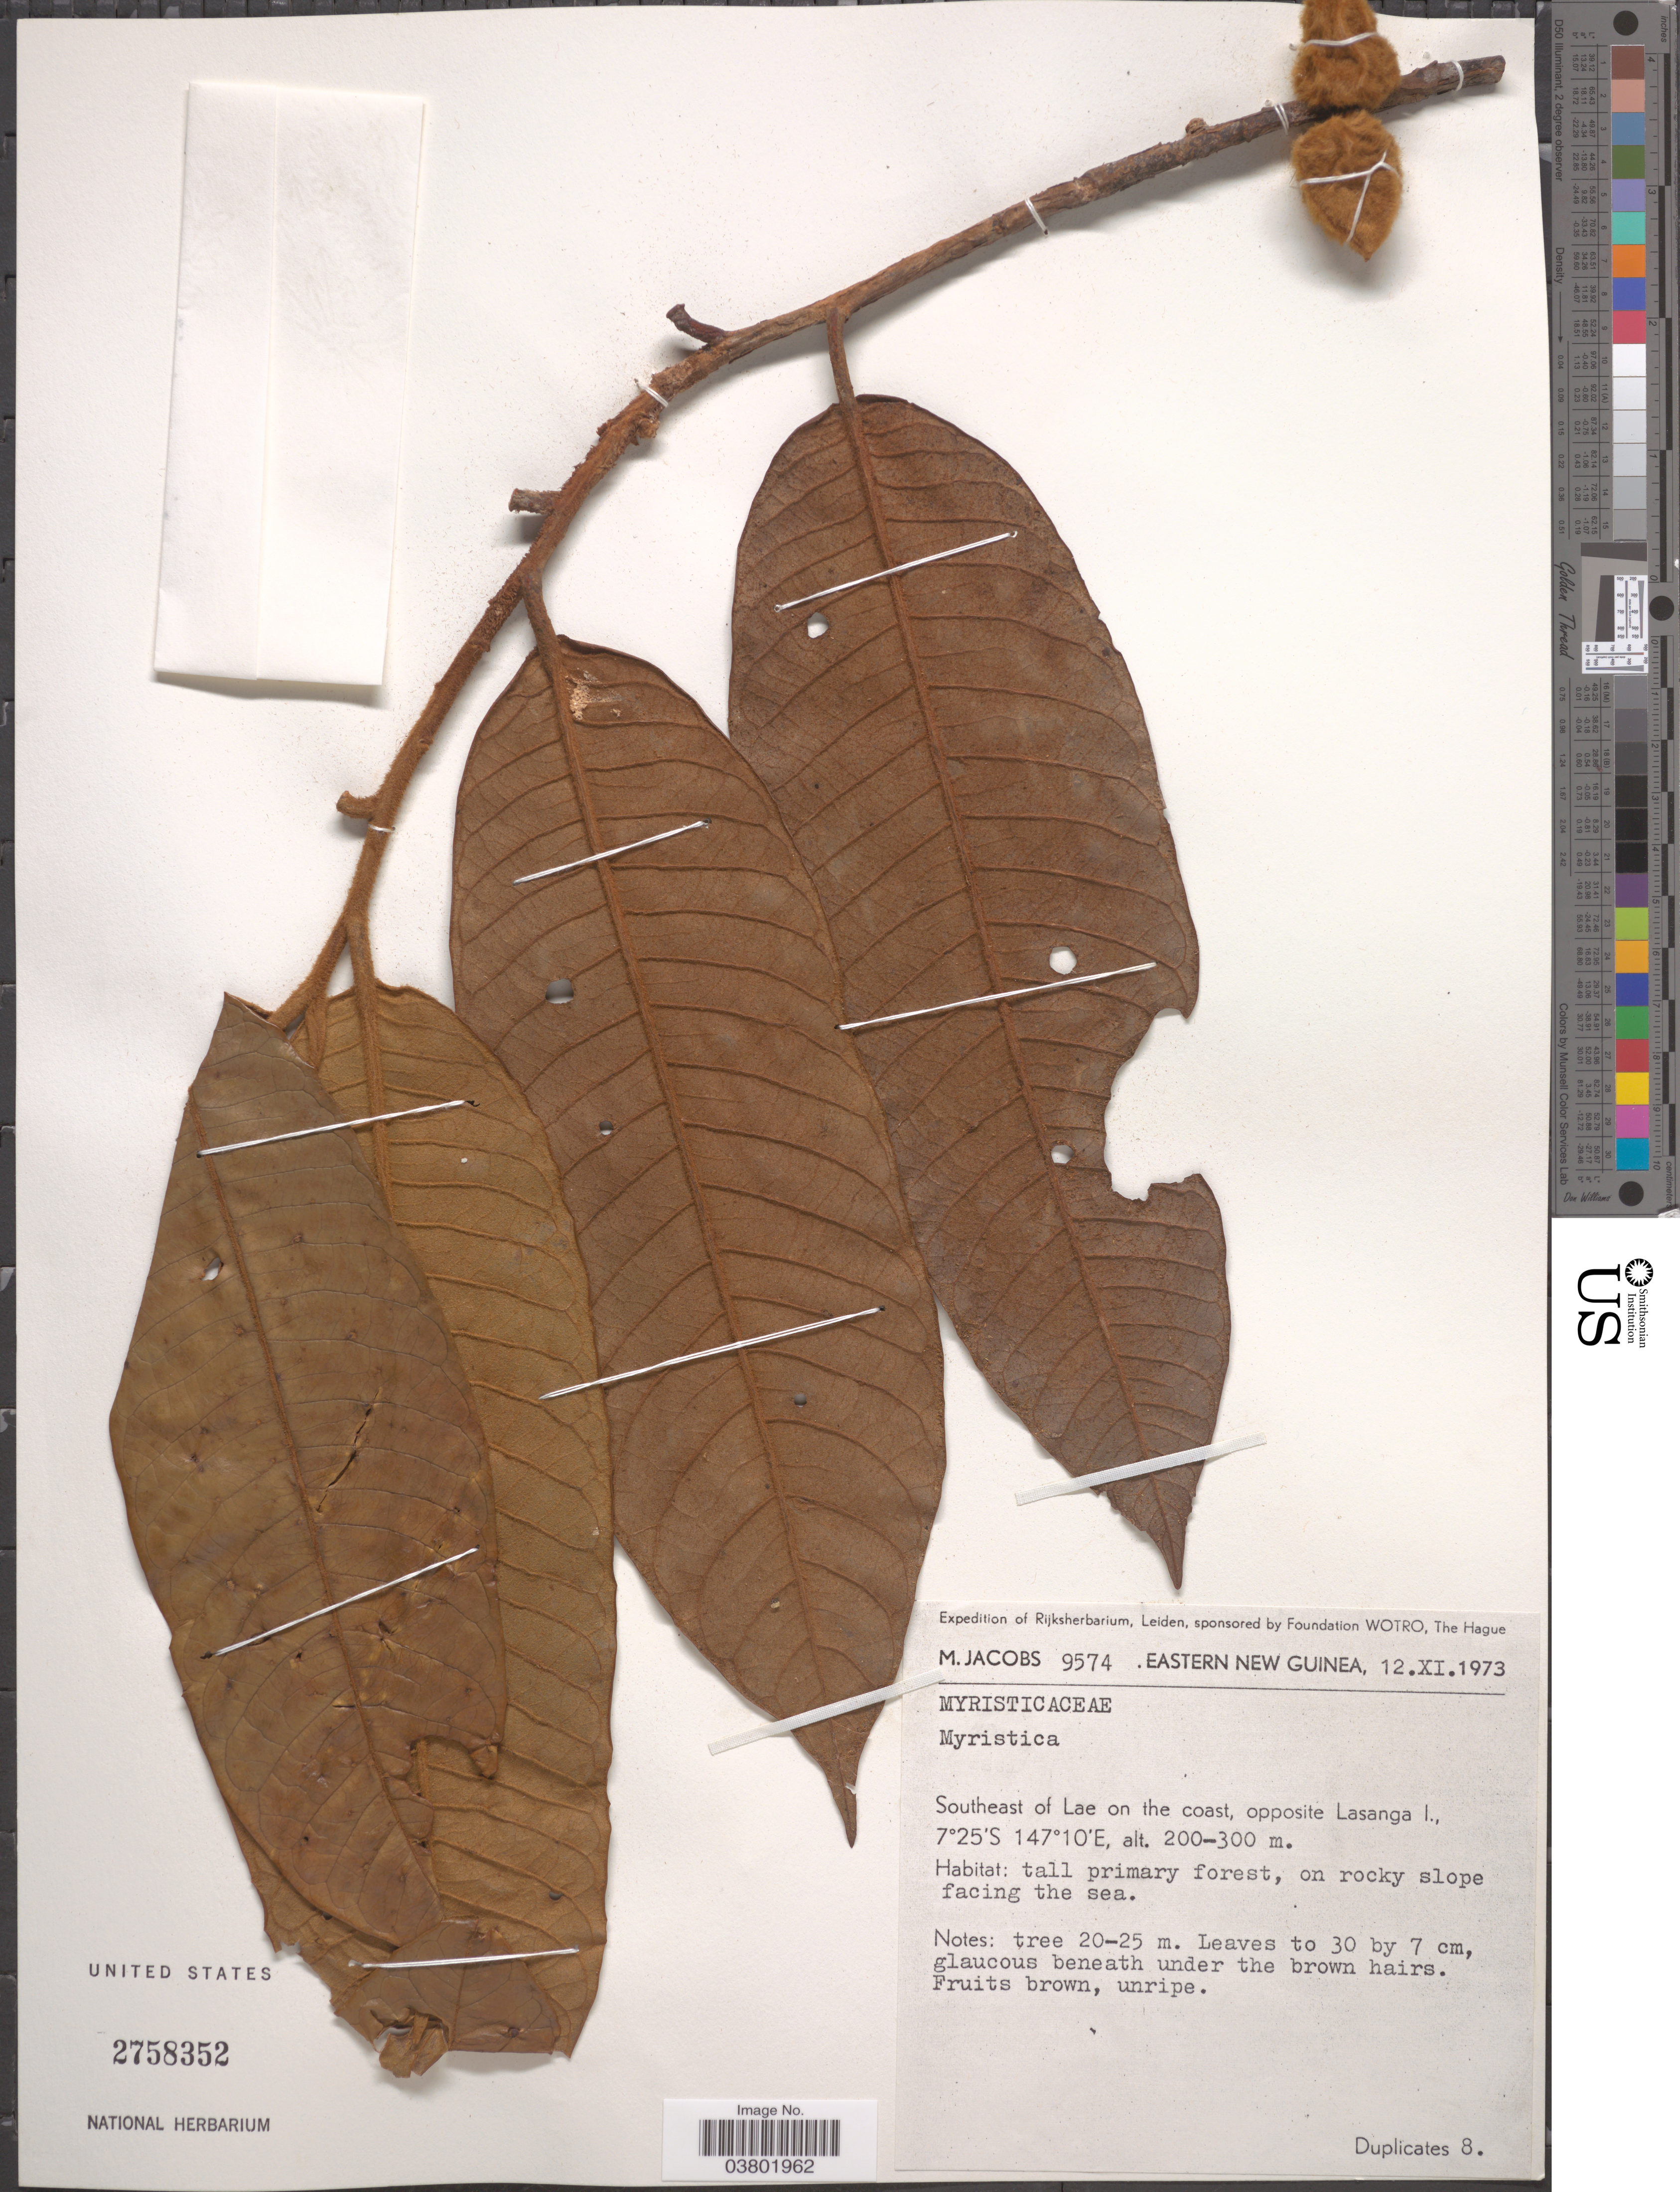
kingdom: Plantae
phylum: Tracheophyta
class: Magnoliopsida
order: Magnoliales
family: Myristicaceae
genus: Myristica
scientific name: Myristica sp.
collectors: M. Jacobs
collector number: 9574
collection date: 1973-11-12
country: Papua New Guinea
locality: Eastern New Guinea. Southeast of Lae on the coast, opposite Lasanga I.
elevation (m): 200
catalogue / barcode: US 2758352